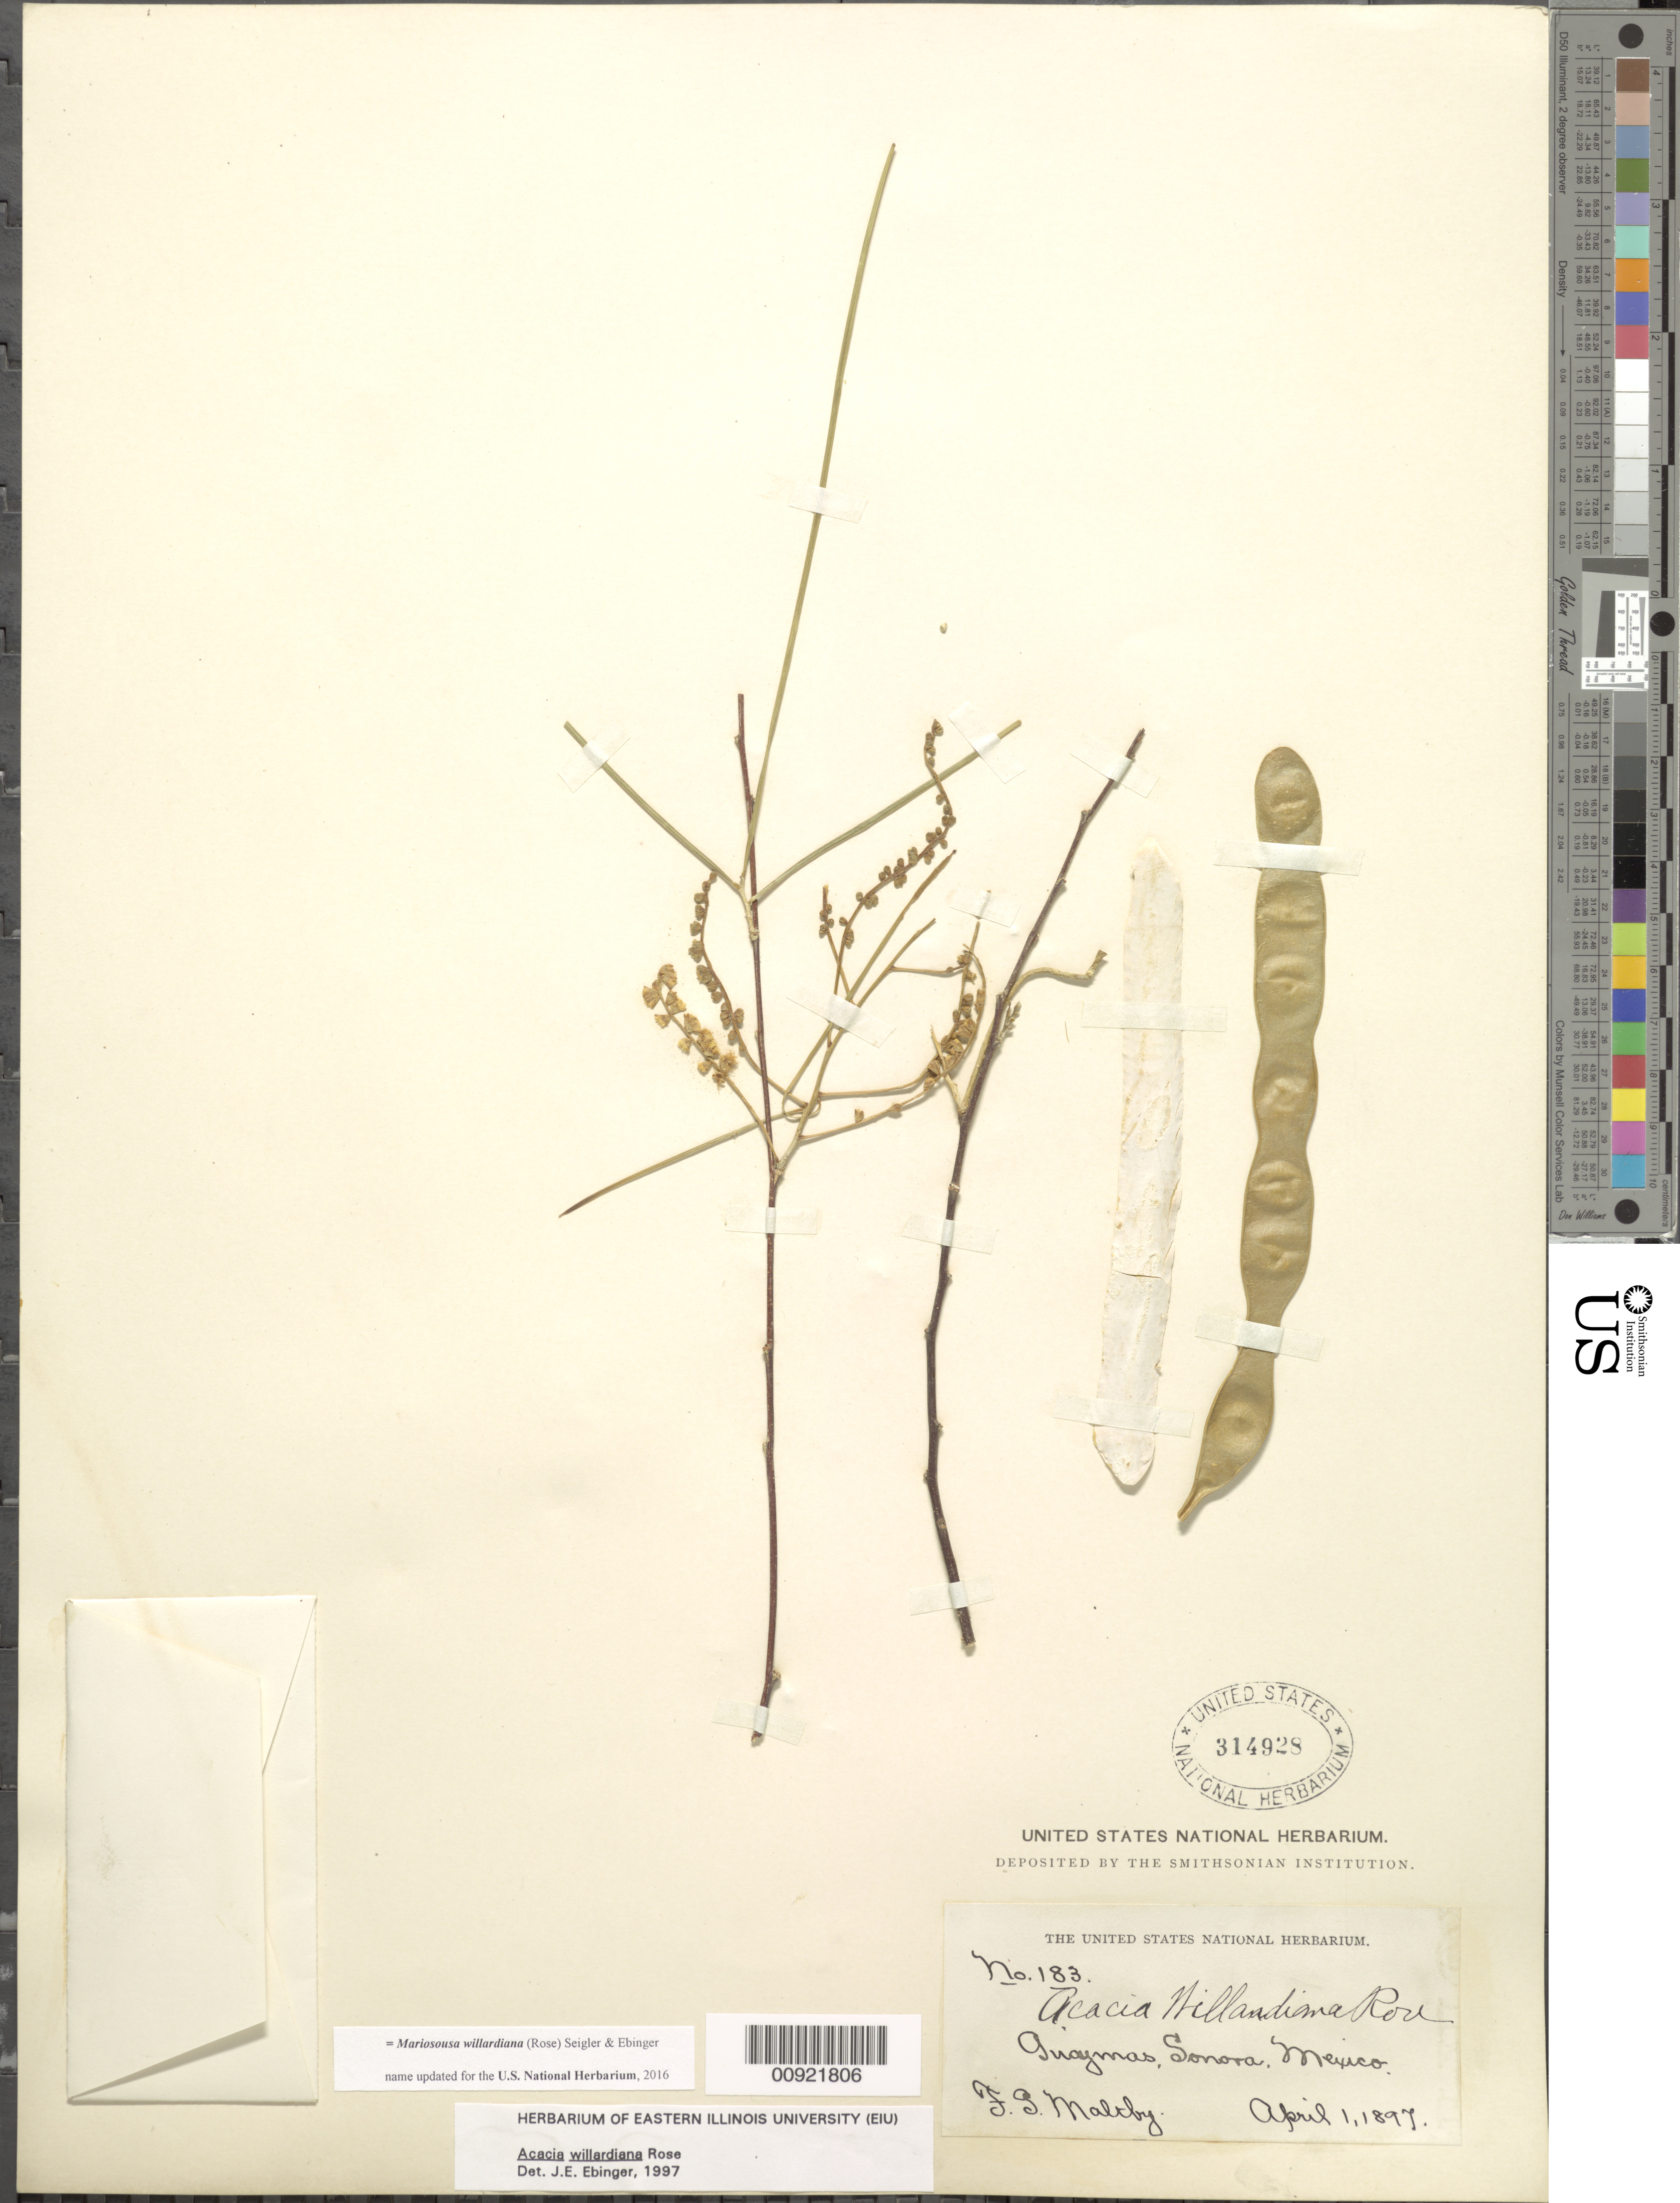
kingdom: Plantae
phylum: Tracheophyta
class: Magnoliopsida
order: Fabales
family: Fabaceae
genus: Mariosousa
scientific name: Mariosousa willardiana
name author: (Rose) Seigler & Ebinger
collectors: T. S. Maltby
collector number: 183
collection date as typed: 01 Apr 1897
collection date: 1897-04-01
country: Mexico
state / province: Sonora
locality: Guaymas, Sonora.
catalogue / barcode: US 314928